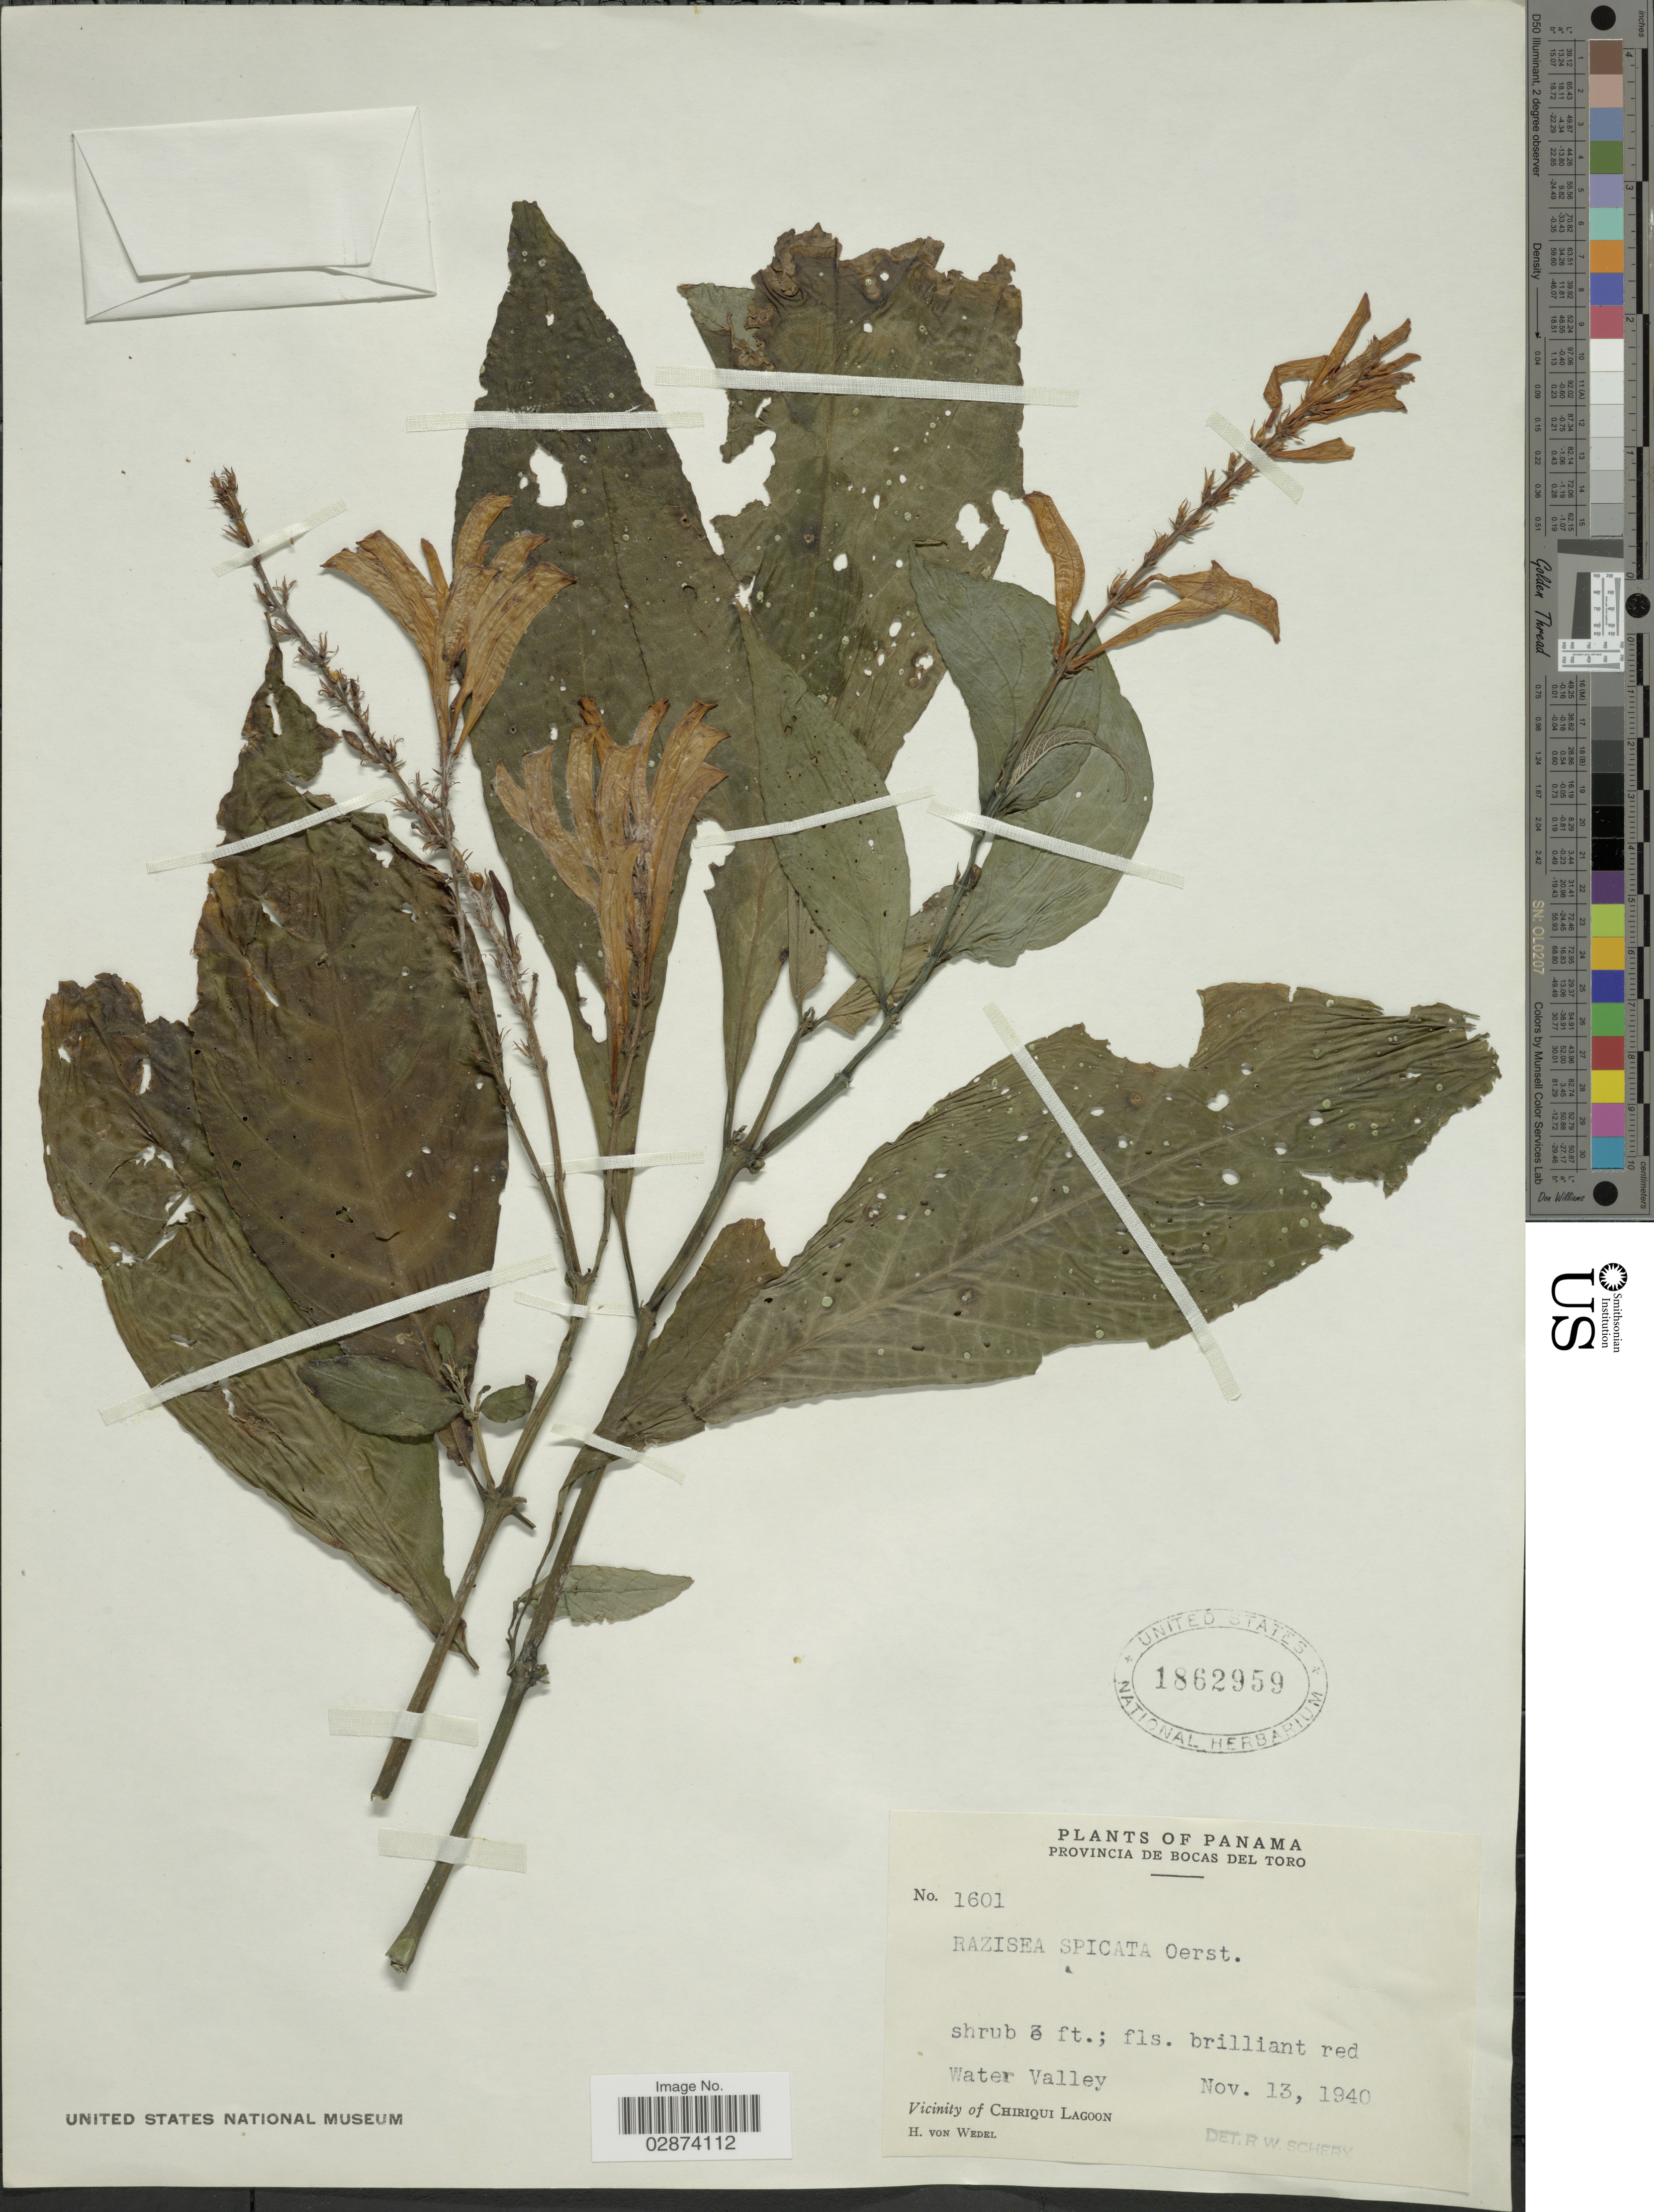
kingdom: Plantae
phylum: Tracheophyta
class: Magnoliopsida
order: Lamiales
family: Acanthaceae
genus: Razisea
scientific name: Razisea spicata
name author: Oerst.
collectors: H. von Wedel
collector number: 1601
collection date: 1940-11-13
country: Panama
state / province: Bocas del Toro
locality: Provincia de Bocas del Toro. Water Valley. Vicinity of Chiriqui Lagoon.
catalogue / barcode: US 1862959